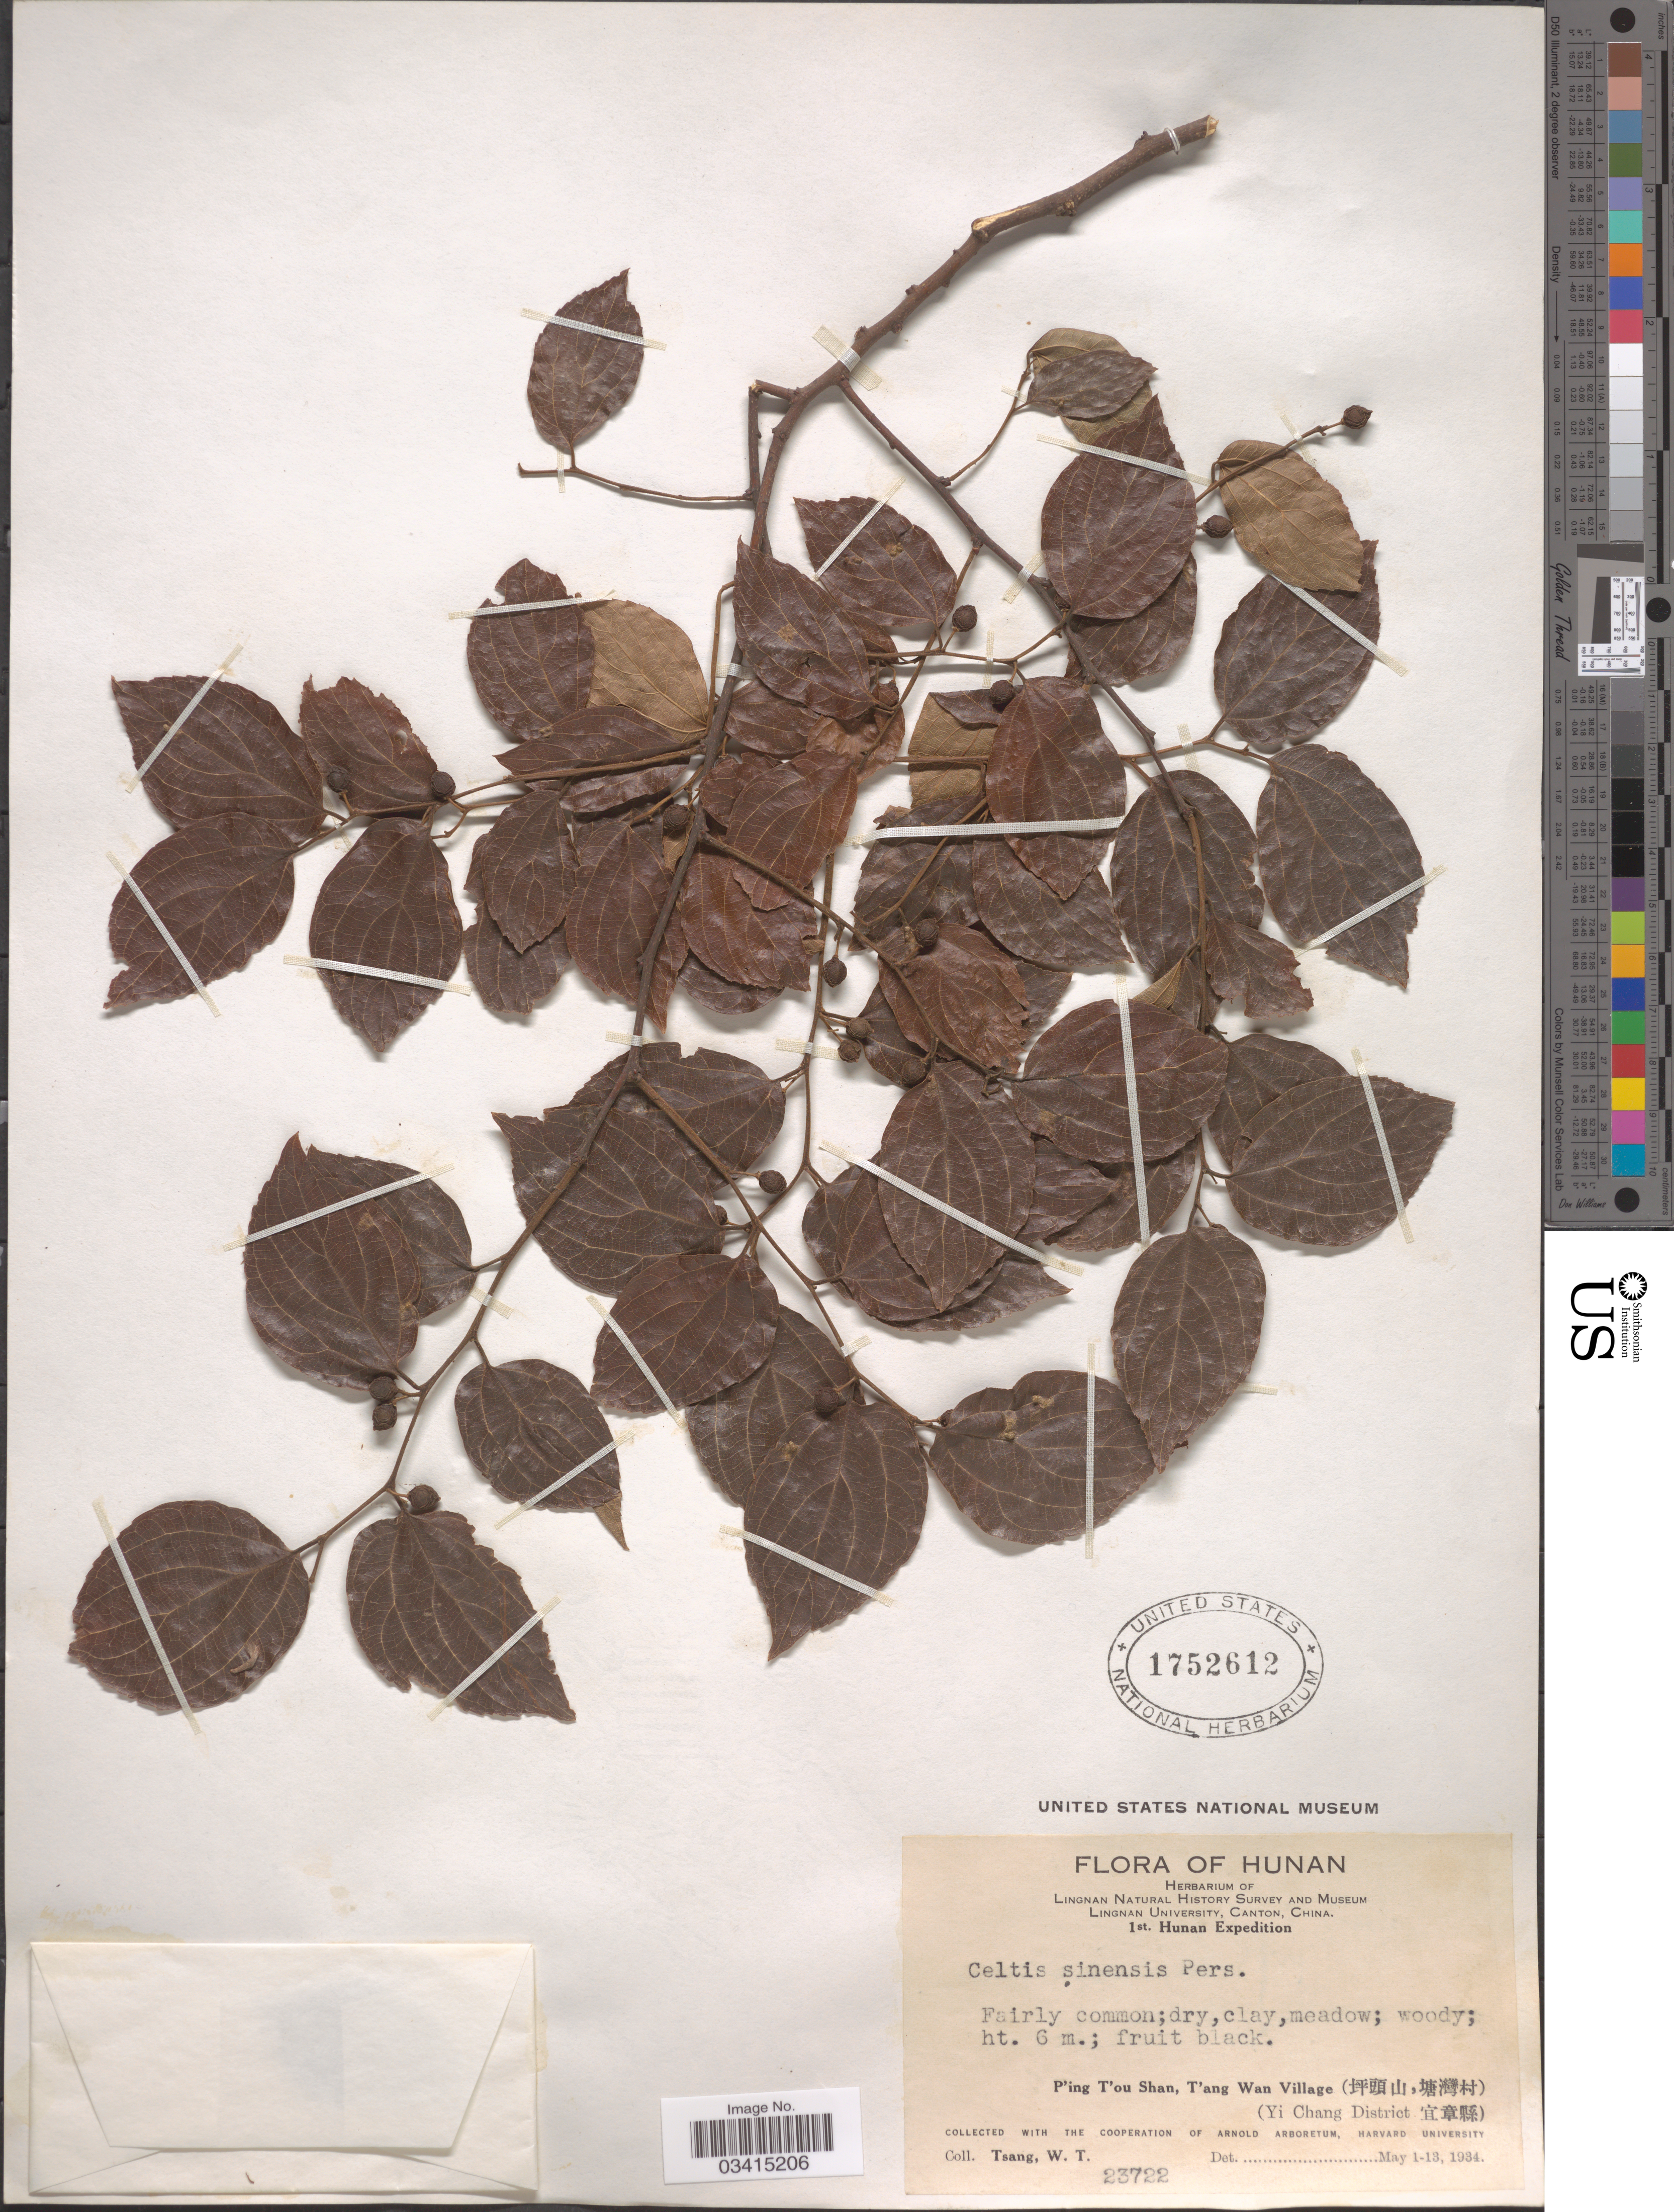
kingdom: Plantae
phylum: Tracheophyta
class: Magnoliopsida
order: Rosales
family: Cannabaceae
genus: Celtis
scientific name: Celtis sinensis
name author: Pers.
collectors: W. T. Tsang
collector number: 23722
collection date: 1934-05-01/1934-05-13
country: China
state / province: Hunan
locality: P'ing T'ou Shan, T'ang Wan Village (X,X). (Yi Chang District X).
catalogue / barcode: US 1752612